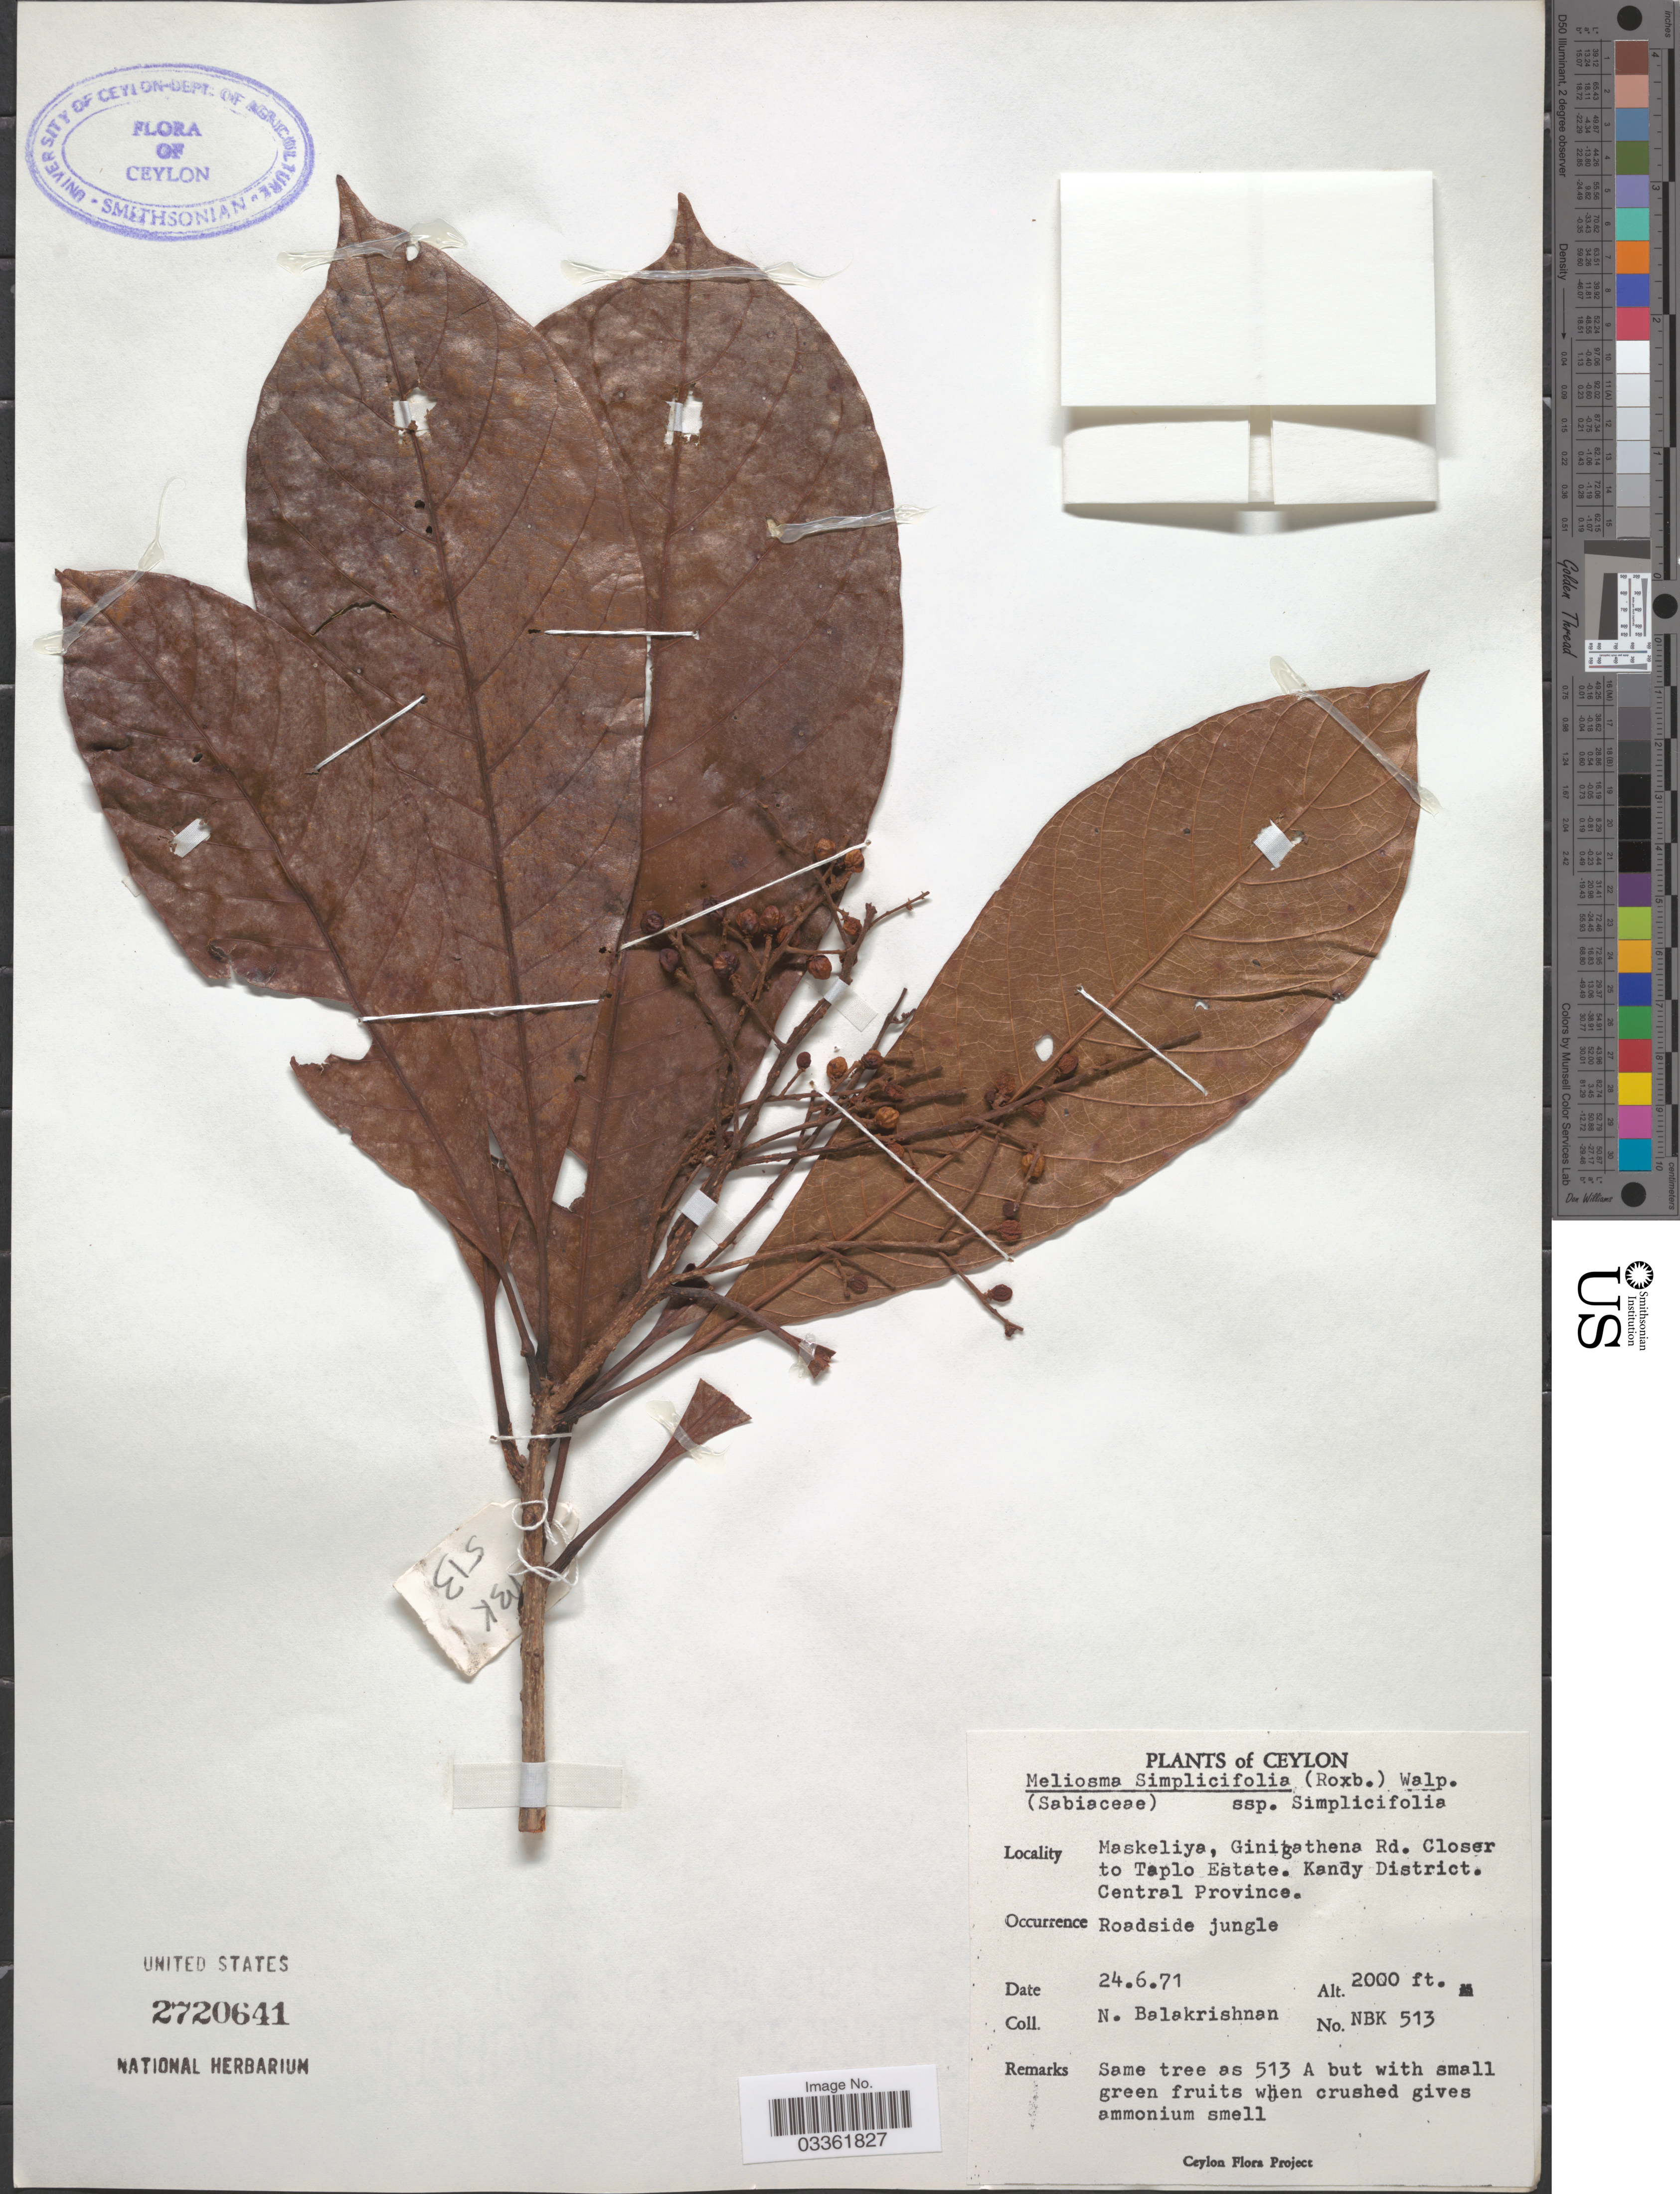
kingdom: Plantae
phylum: Tracheophyta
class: Magnoliopsida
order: Proteales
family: Sabiaceae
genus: Meliosma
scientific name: Meliosma simplicifolia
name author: (Roxb.) Walp.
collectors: N. Balakrishnan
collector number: NBK513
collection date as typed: Transcribed d/m/y: 24/6/71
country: Sri Lanka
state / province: Central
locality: Ceylon, Maskeliya, Ginigathena Rd. Closer to Taplo Estate, Kandy District. Central Province.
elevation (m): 610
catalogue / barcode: US 2720641